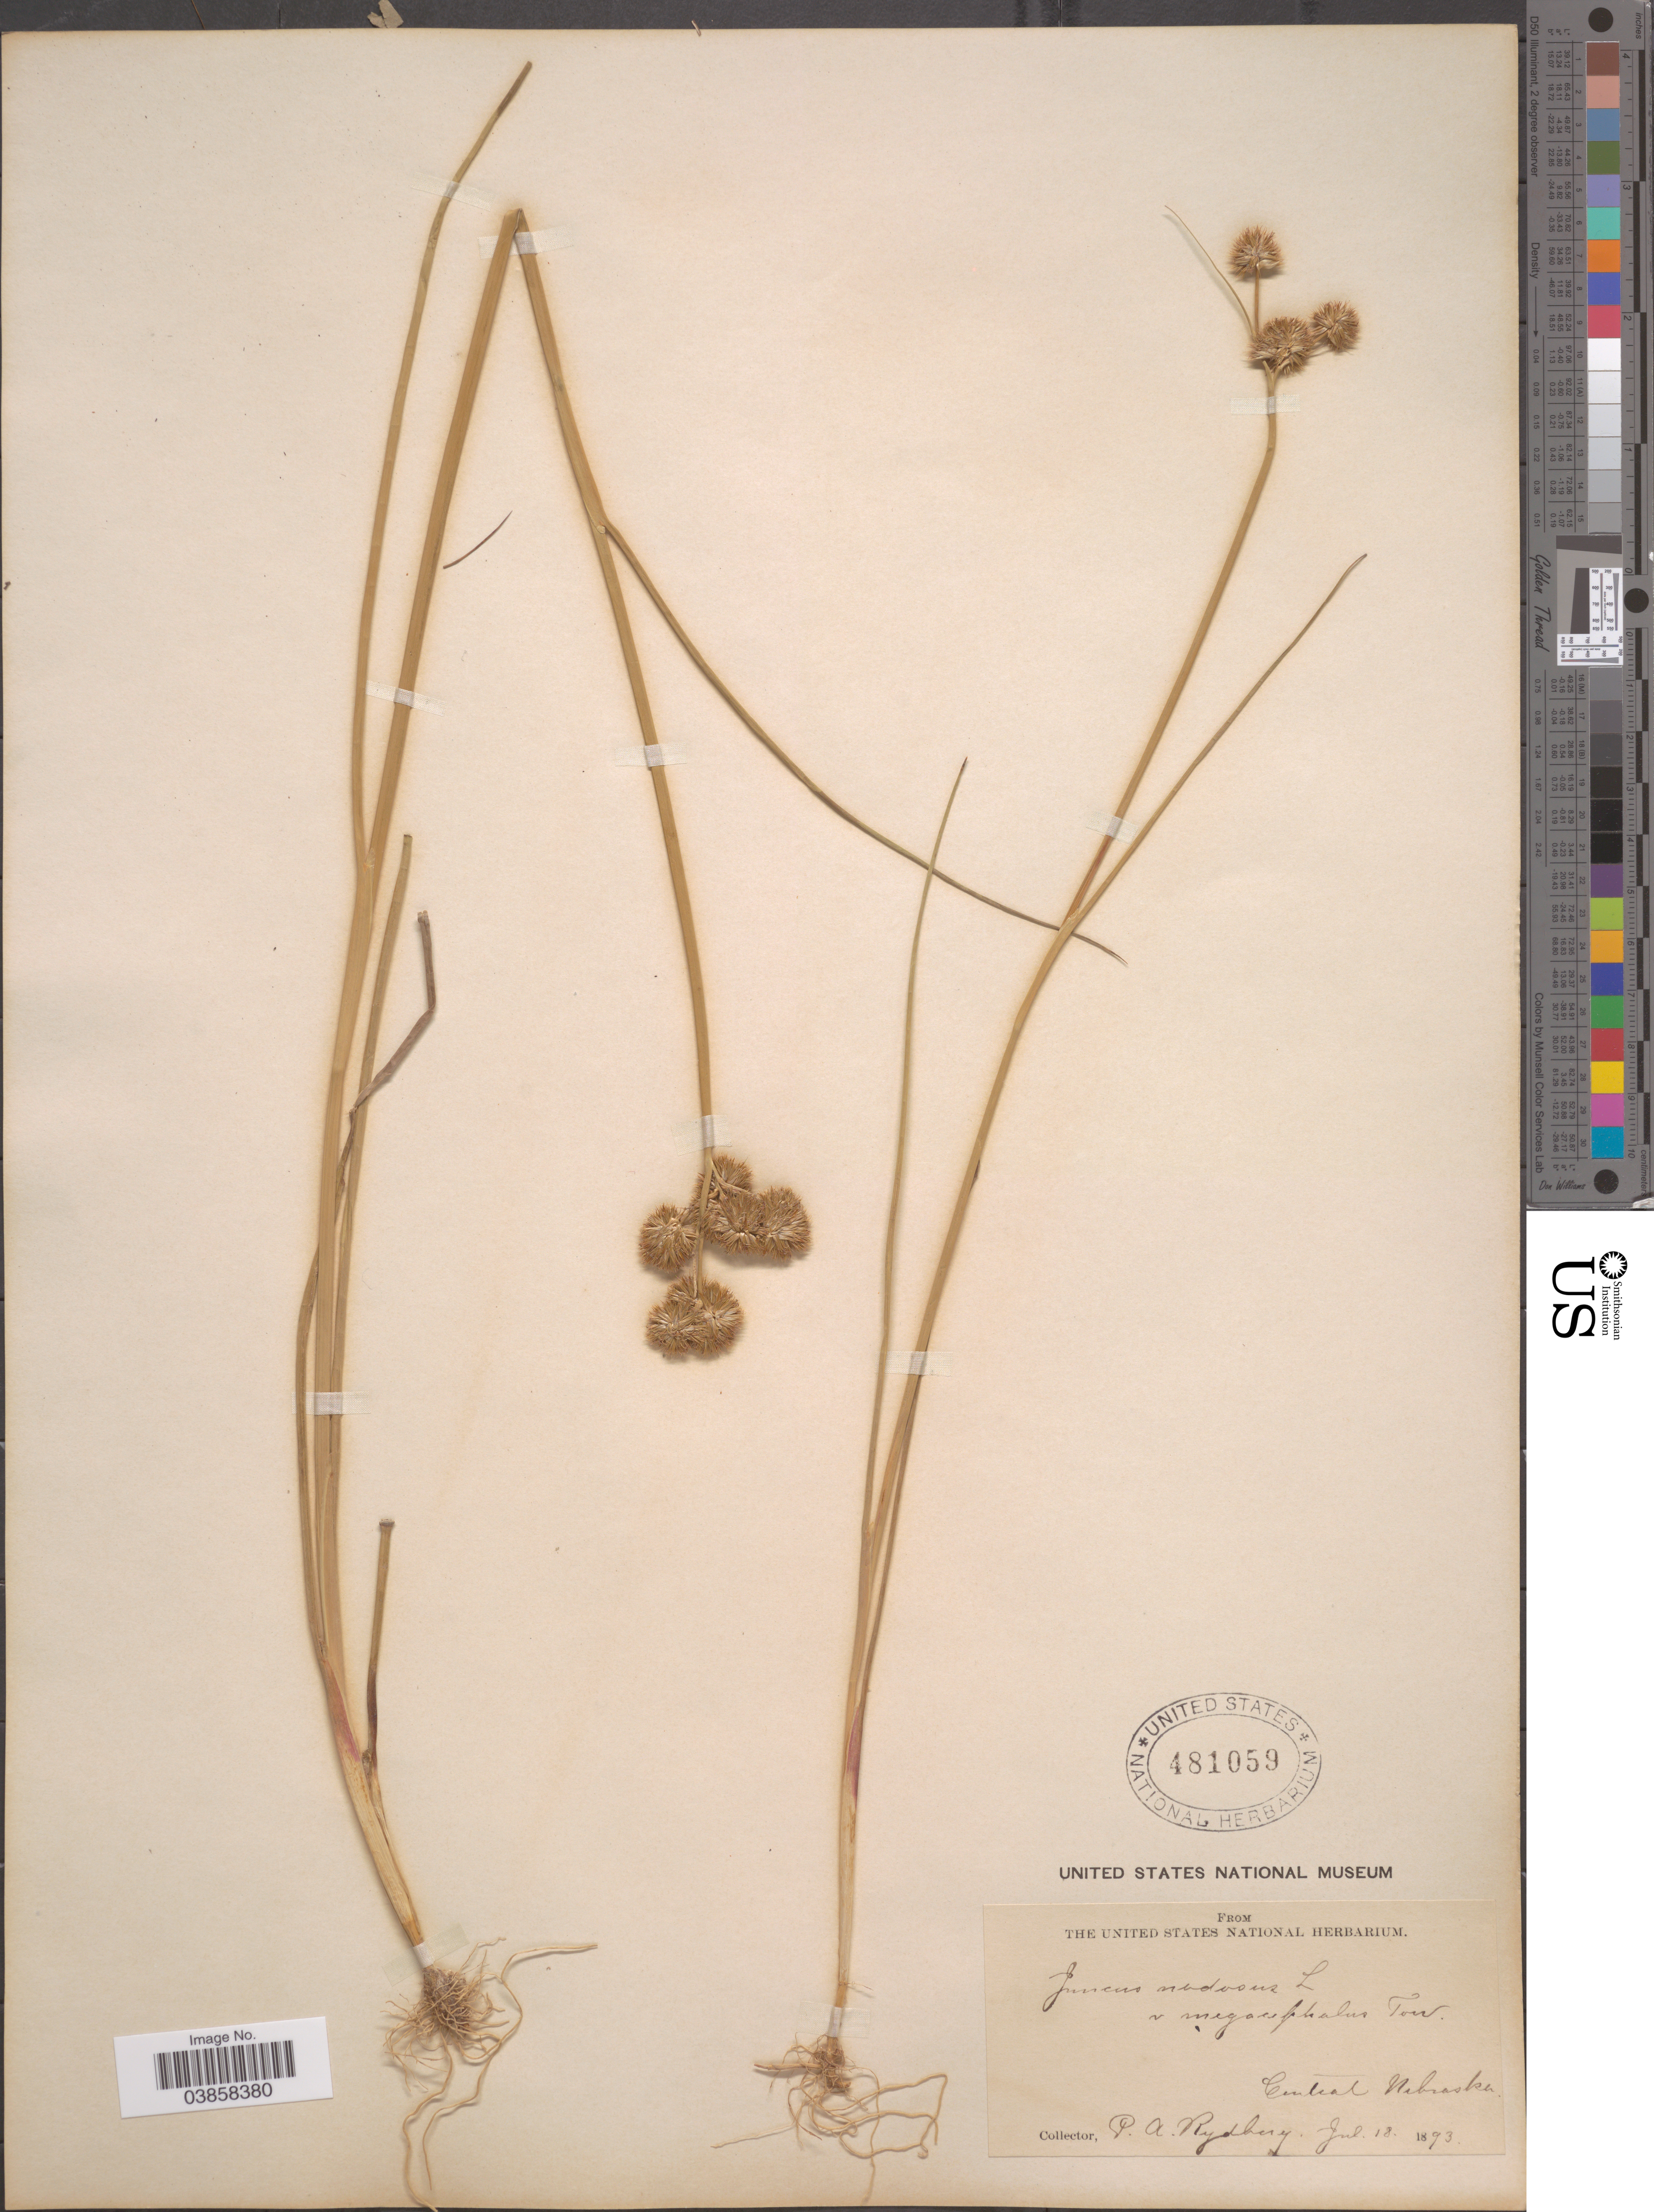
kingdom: Plantae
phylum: Tracheophyta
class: Liliopsida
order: Poales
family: Juncaceae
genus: Juncus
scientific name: Juncus torreyi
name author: Coville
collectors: P. A. Rydberg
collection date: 1893-07-18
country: United States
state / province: Nebraska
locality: Central Nebraska.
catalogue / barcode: US 481059